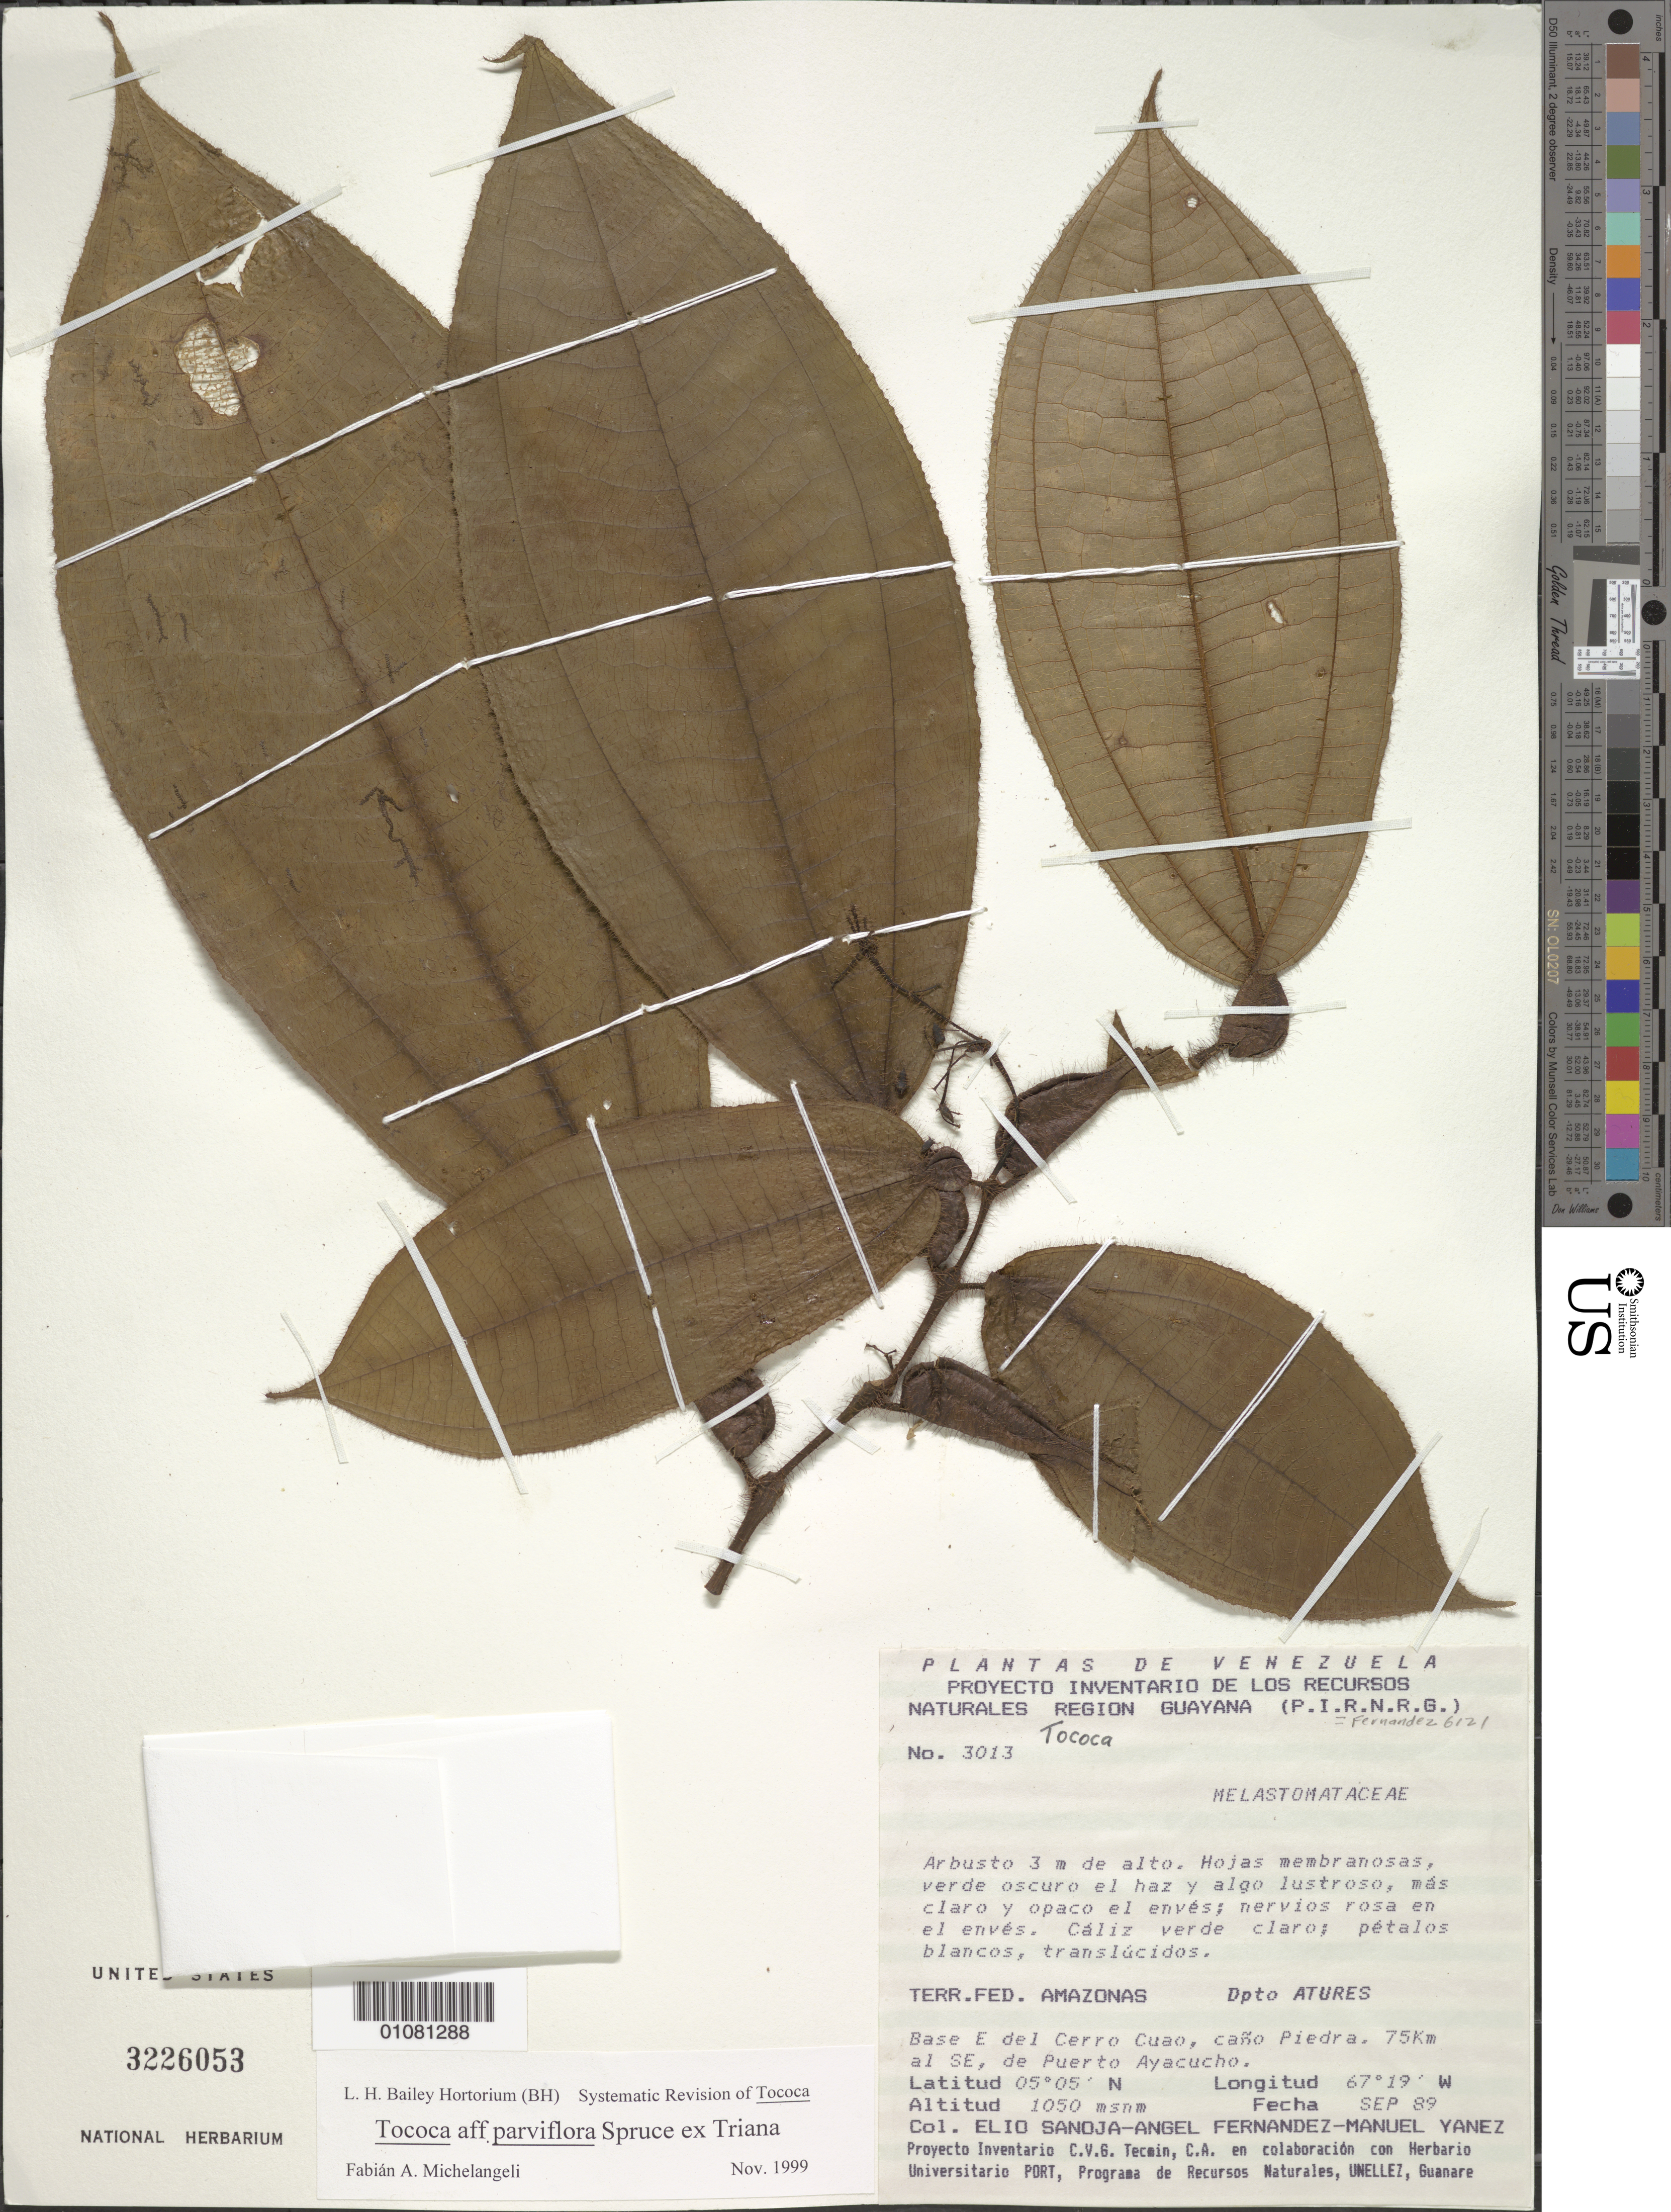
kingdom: Plantae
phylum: Tracheophyta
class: Magnoliopsida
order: Myrtales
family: Melastomataceae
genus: Tococa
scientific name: Tococa parviflora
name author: Spruce ex Triana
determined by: Michelangeli, F. A.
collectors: E. Sanoja, A. Fernandez & M. Yanez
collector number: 3013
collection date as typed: Sep-89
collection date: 1989-09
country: Venezuela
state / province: Amazonas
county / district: Atures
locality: Cerro Cuao, Caño Piedra; 75 km al SE de Puerto Ayacucho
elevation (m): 1050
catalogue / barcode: US 3226053